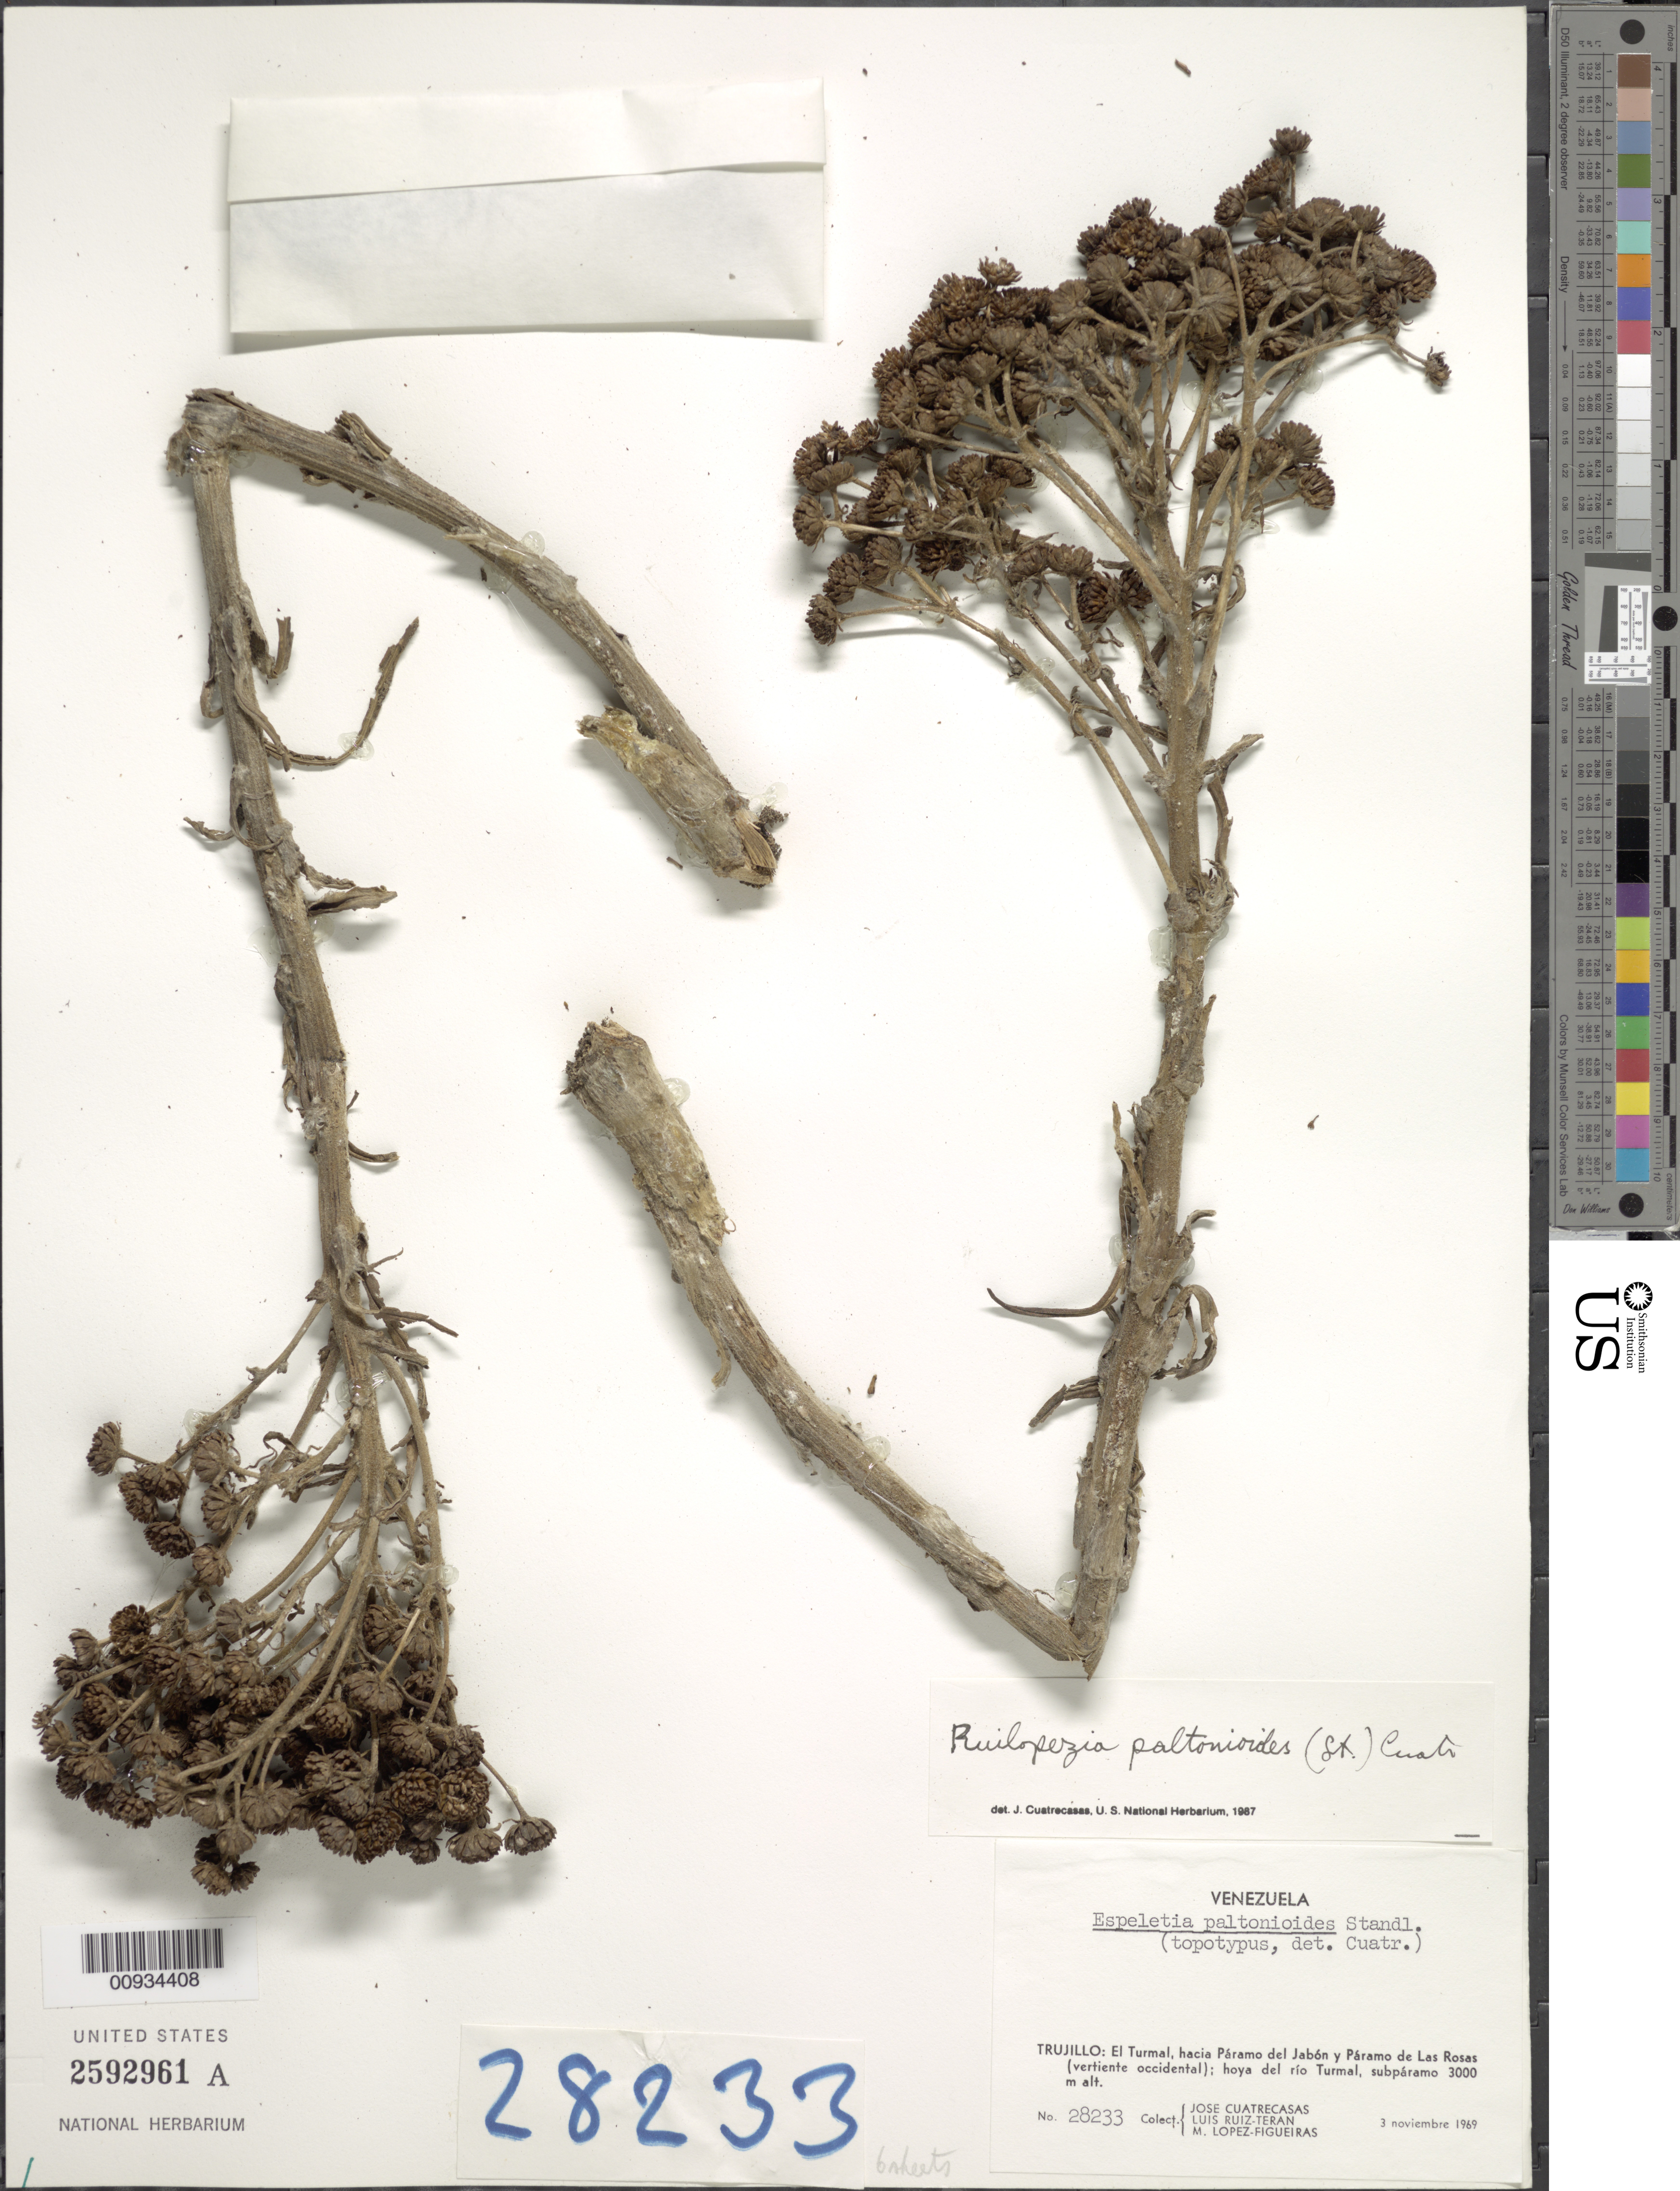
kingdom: Plantae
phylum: Tracheophyta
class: Magnoliopsida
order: Asterales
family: Asteraceae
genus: Ruilopezia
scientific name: Ruilopezia paltonioides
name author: (Standl.) Cuatrec.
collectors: J. Cuatrecasas, L. E. Ruíz-Terán & M. López Figueiras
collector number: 28233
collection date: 1969-11-03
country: Venezuela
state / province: Trujillo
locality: El Turmal, hacia Páramo del Jabón y Páramo de Las Rosas (vertiente occidental); hoya del río Turmal.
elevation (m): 3000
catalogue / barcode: US 2592961A